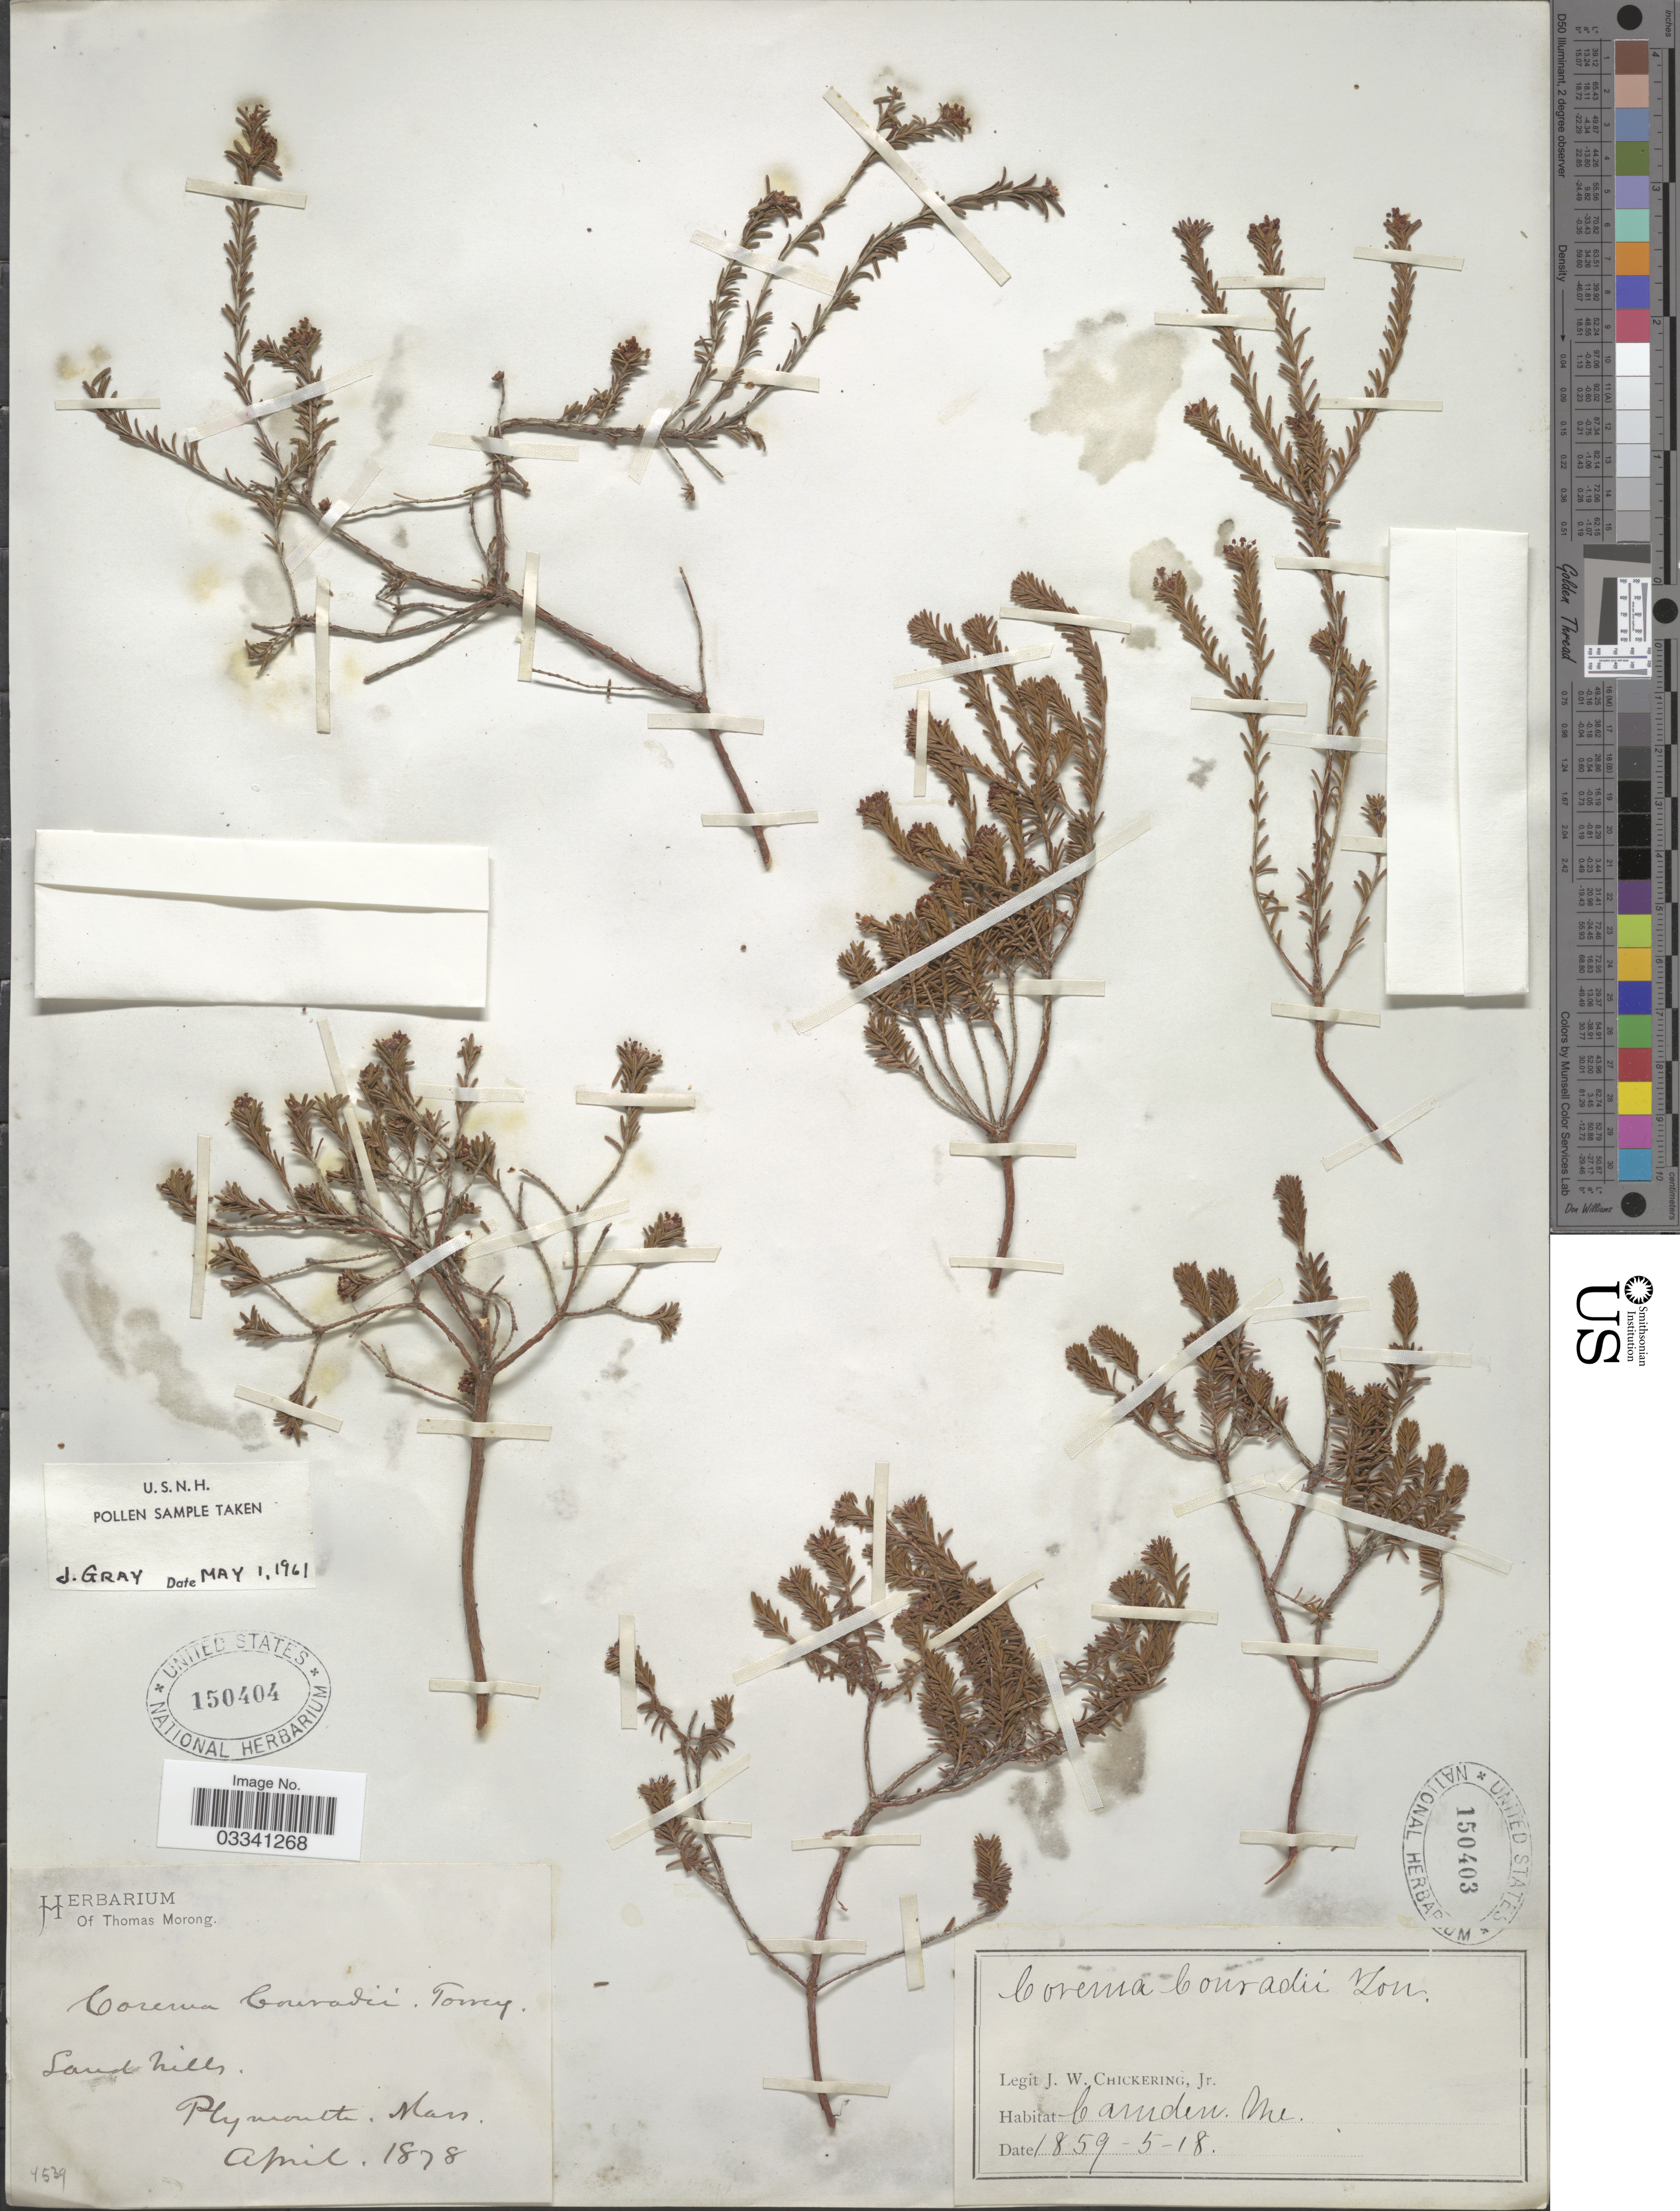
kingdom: Plantae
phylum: Tracheophyta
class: Magnoliopsida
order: Ericales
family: Ericaceae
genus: Corema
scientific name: Corema conradii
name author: Torr.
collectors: Ex herb. Thomas Morong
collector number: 1539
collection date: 1878-04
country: United States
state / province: Massachusetts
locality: Plymouth.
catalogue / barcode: US 150404-2